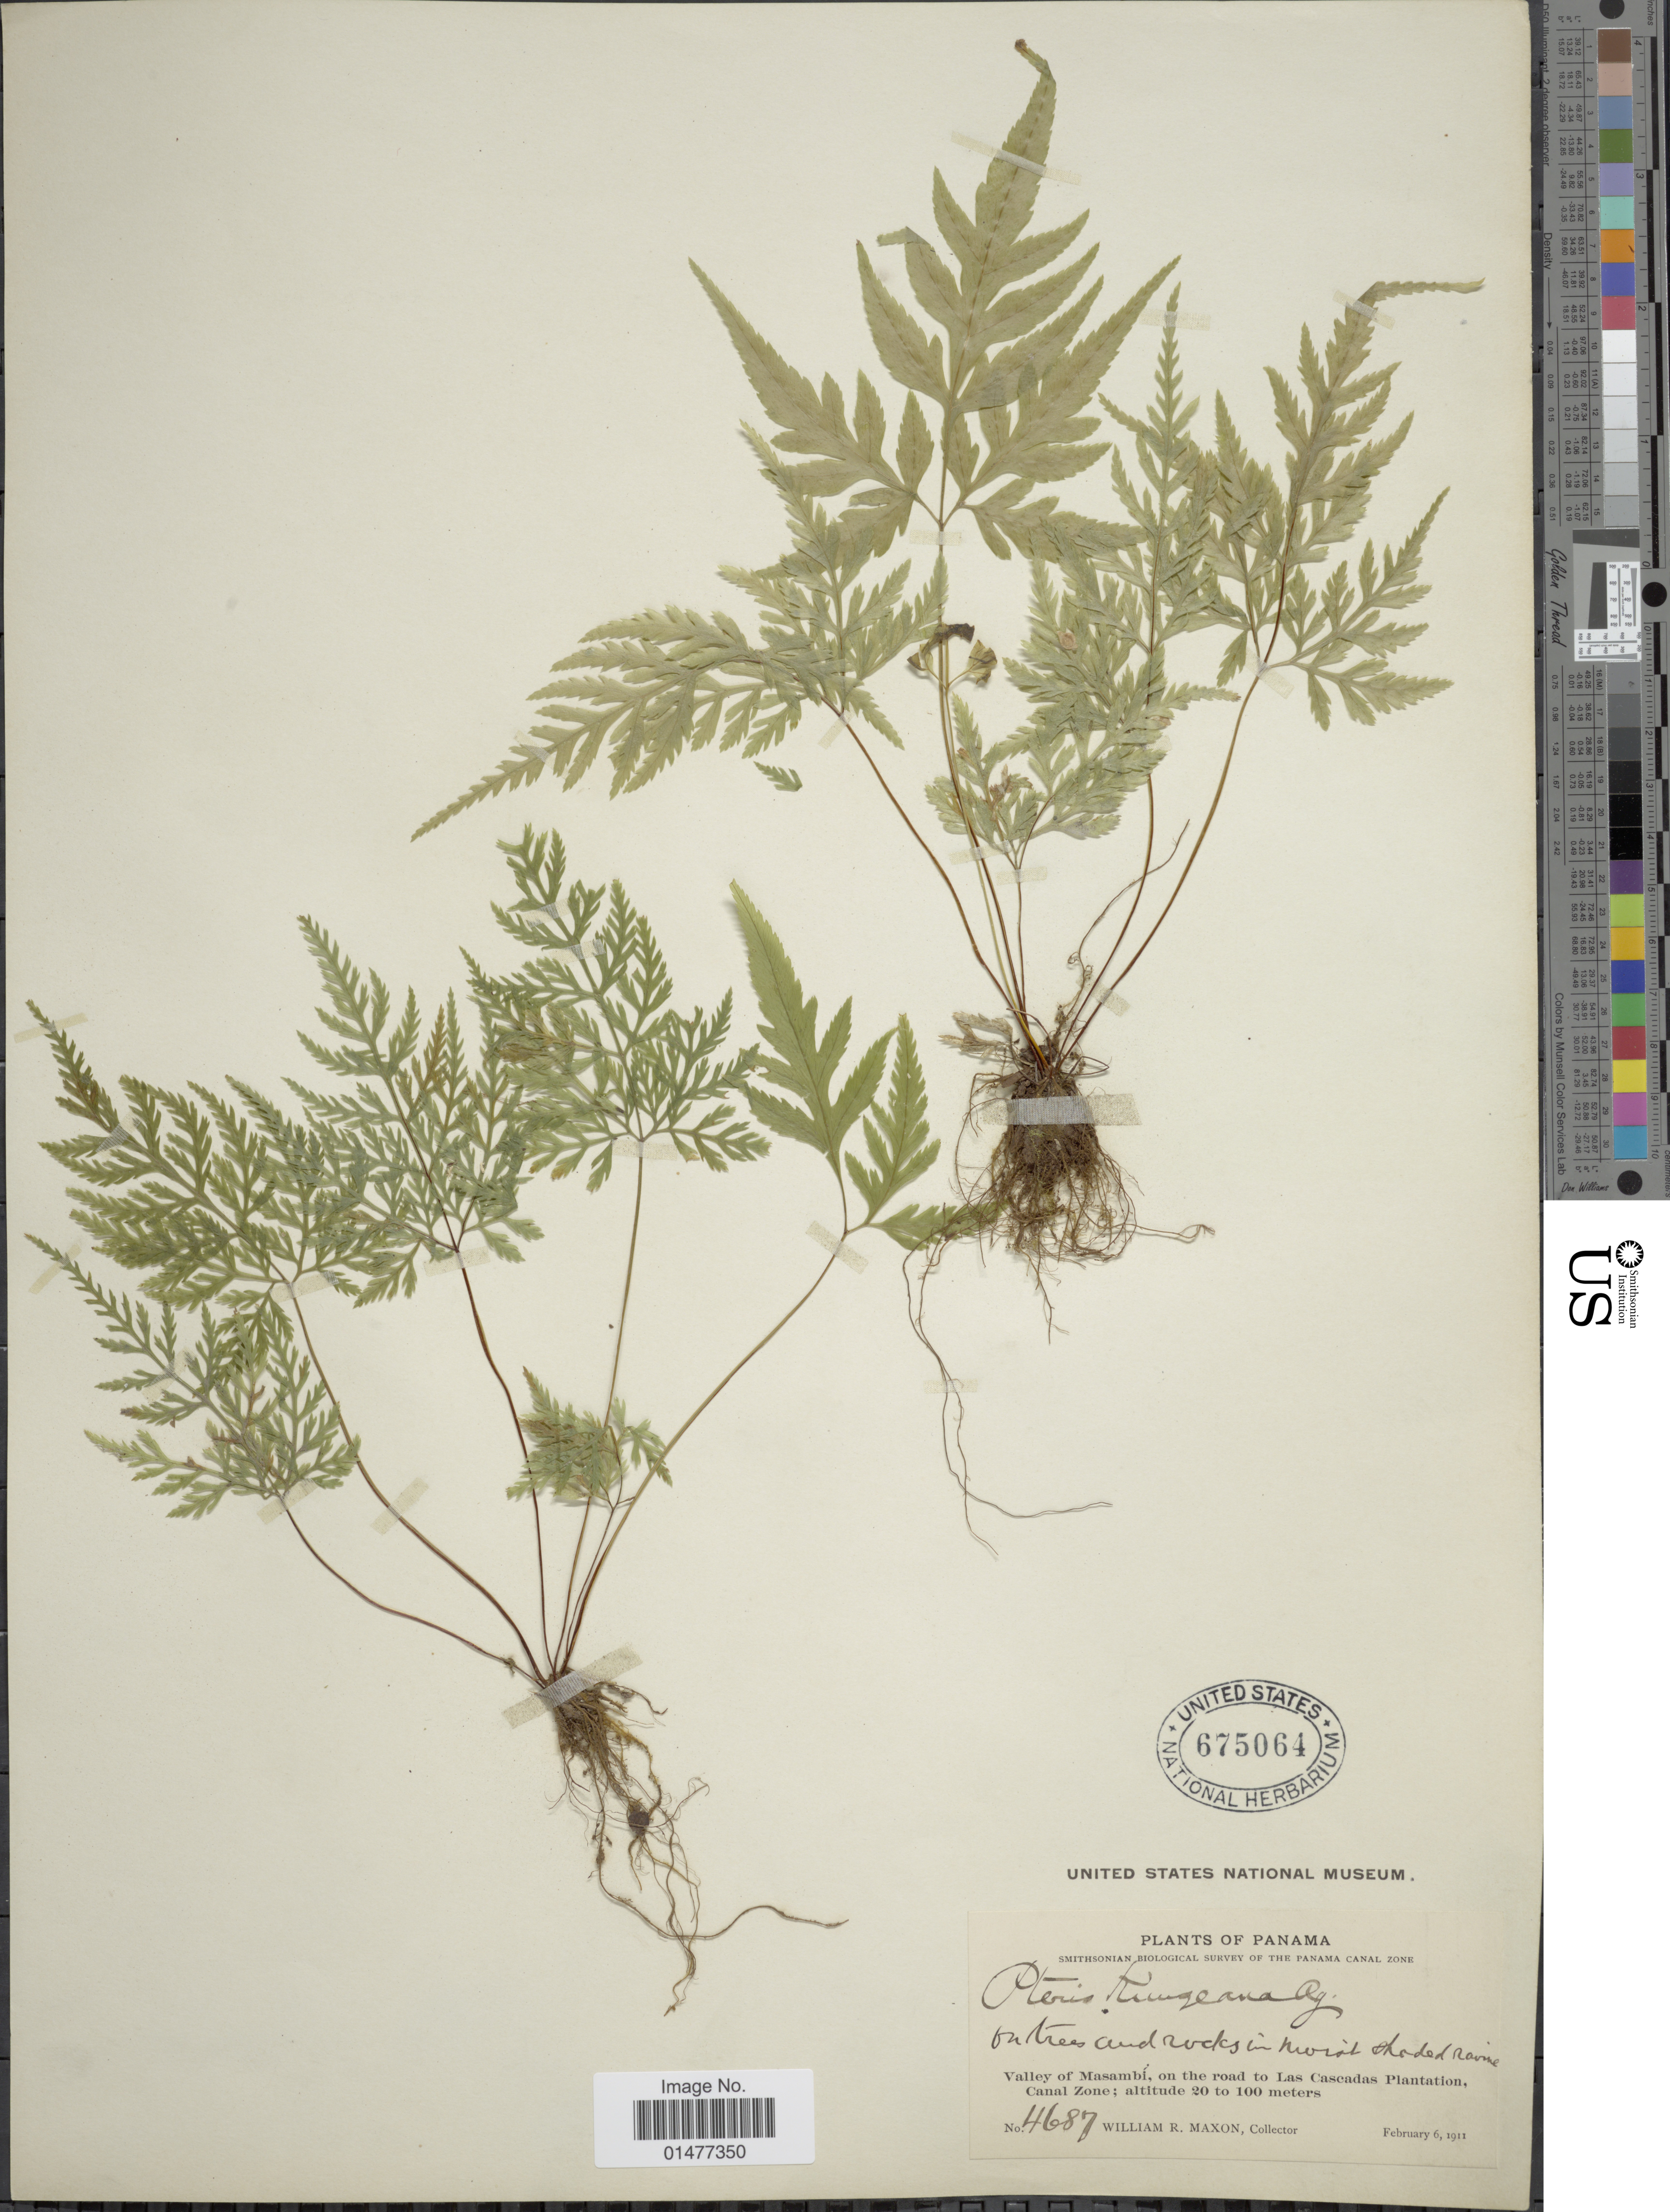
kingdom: Plantae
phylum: Tracheophyta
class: Polypodiopsida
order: Polypodiales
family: Pteridaceae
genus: Pteris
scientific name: Pteris altissima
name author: Poir.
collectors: W. R. Maxon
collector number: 4687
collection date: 1912-02-06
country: Panama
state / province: Colón / Panamá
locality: Plants of Panama, Valley of Masabi, on the road to Las Cascadas Plantation, Canal Zone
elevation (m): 20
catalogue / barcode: US 675064